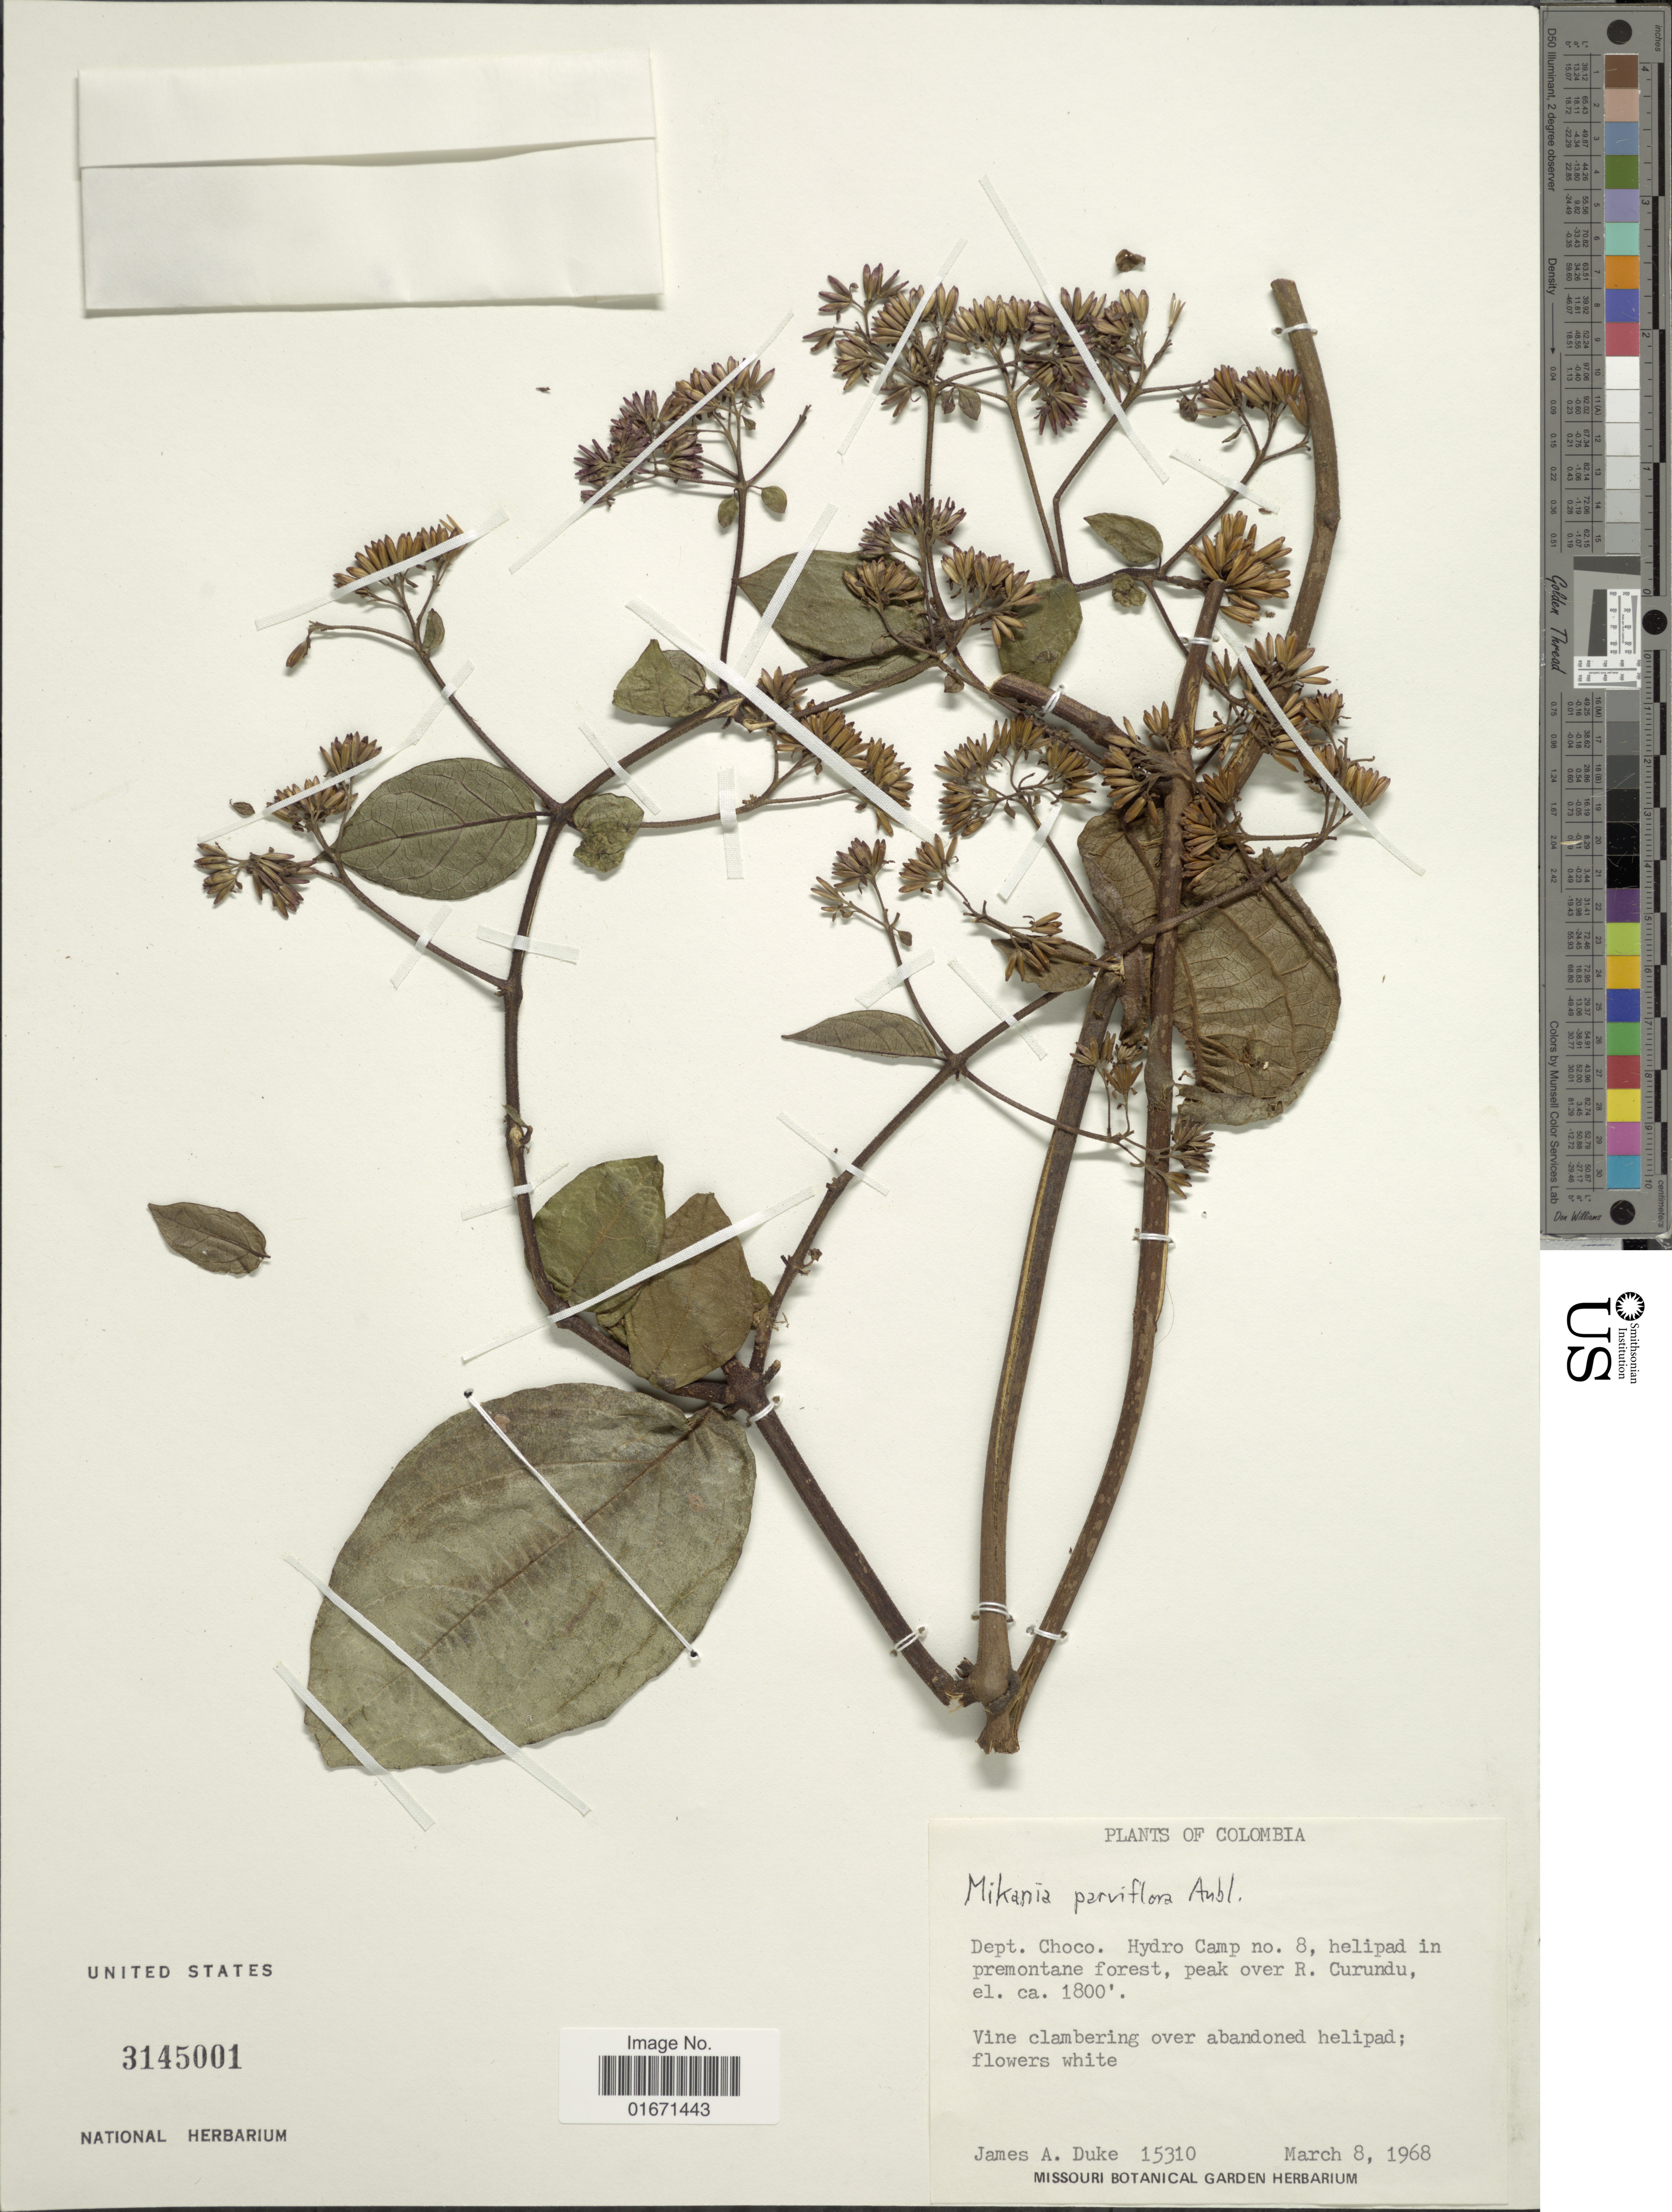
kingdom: Plantae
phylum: Tracheophyta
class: Magnoliopsida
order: Asterales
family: Asteraceae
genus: Mikania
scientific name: Mikania parviflora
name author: (Aubl.) Karst.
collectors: J. A. Duke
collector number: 15310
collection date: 1968-03-08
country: Colombia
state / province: Chocó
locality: Dept. Choco. Hydro Camp no. 8, helipad in premontane forest, peak over R. Curundu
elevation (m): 549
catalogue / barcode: US 3145001